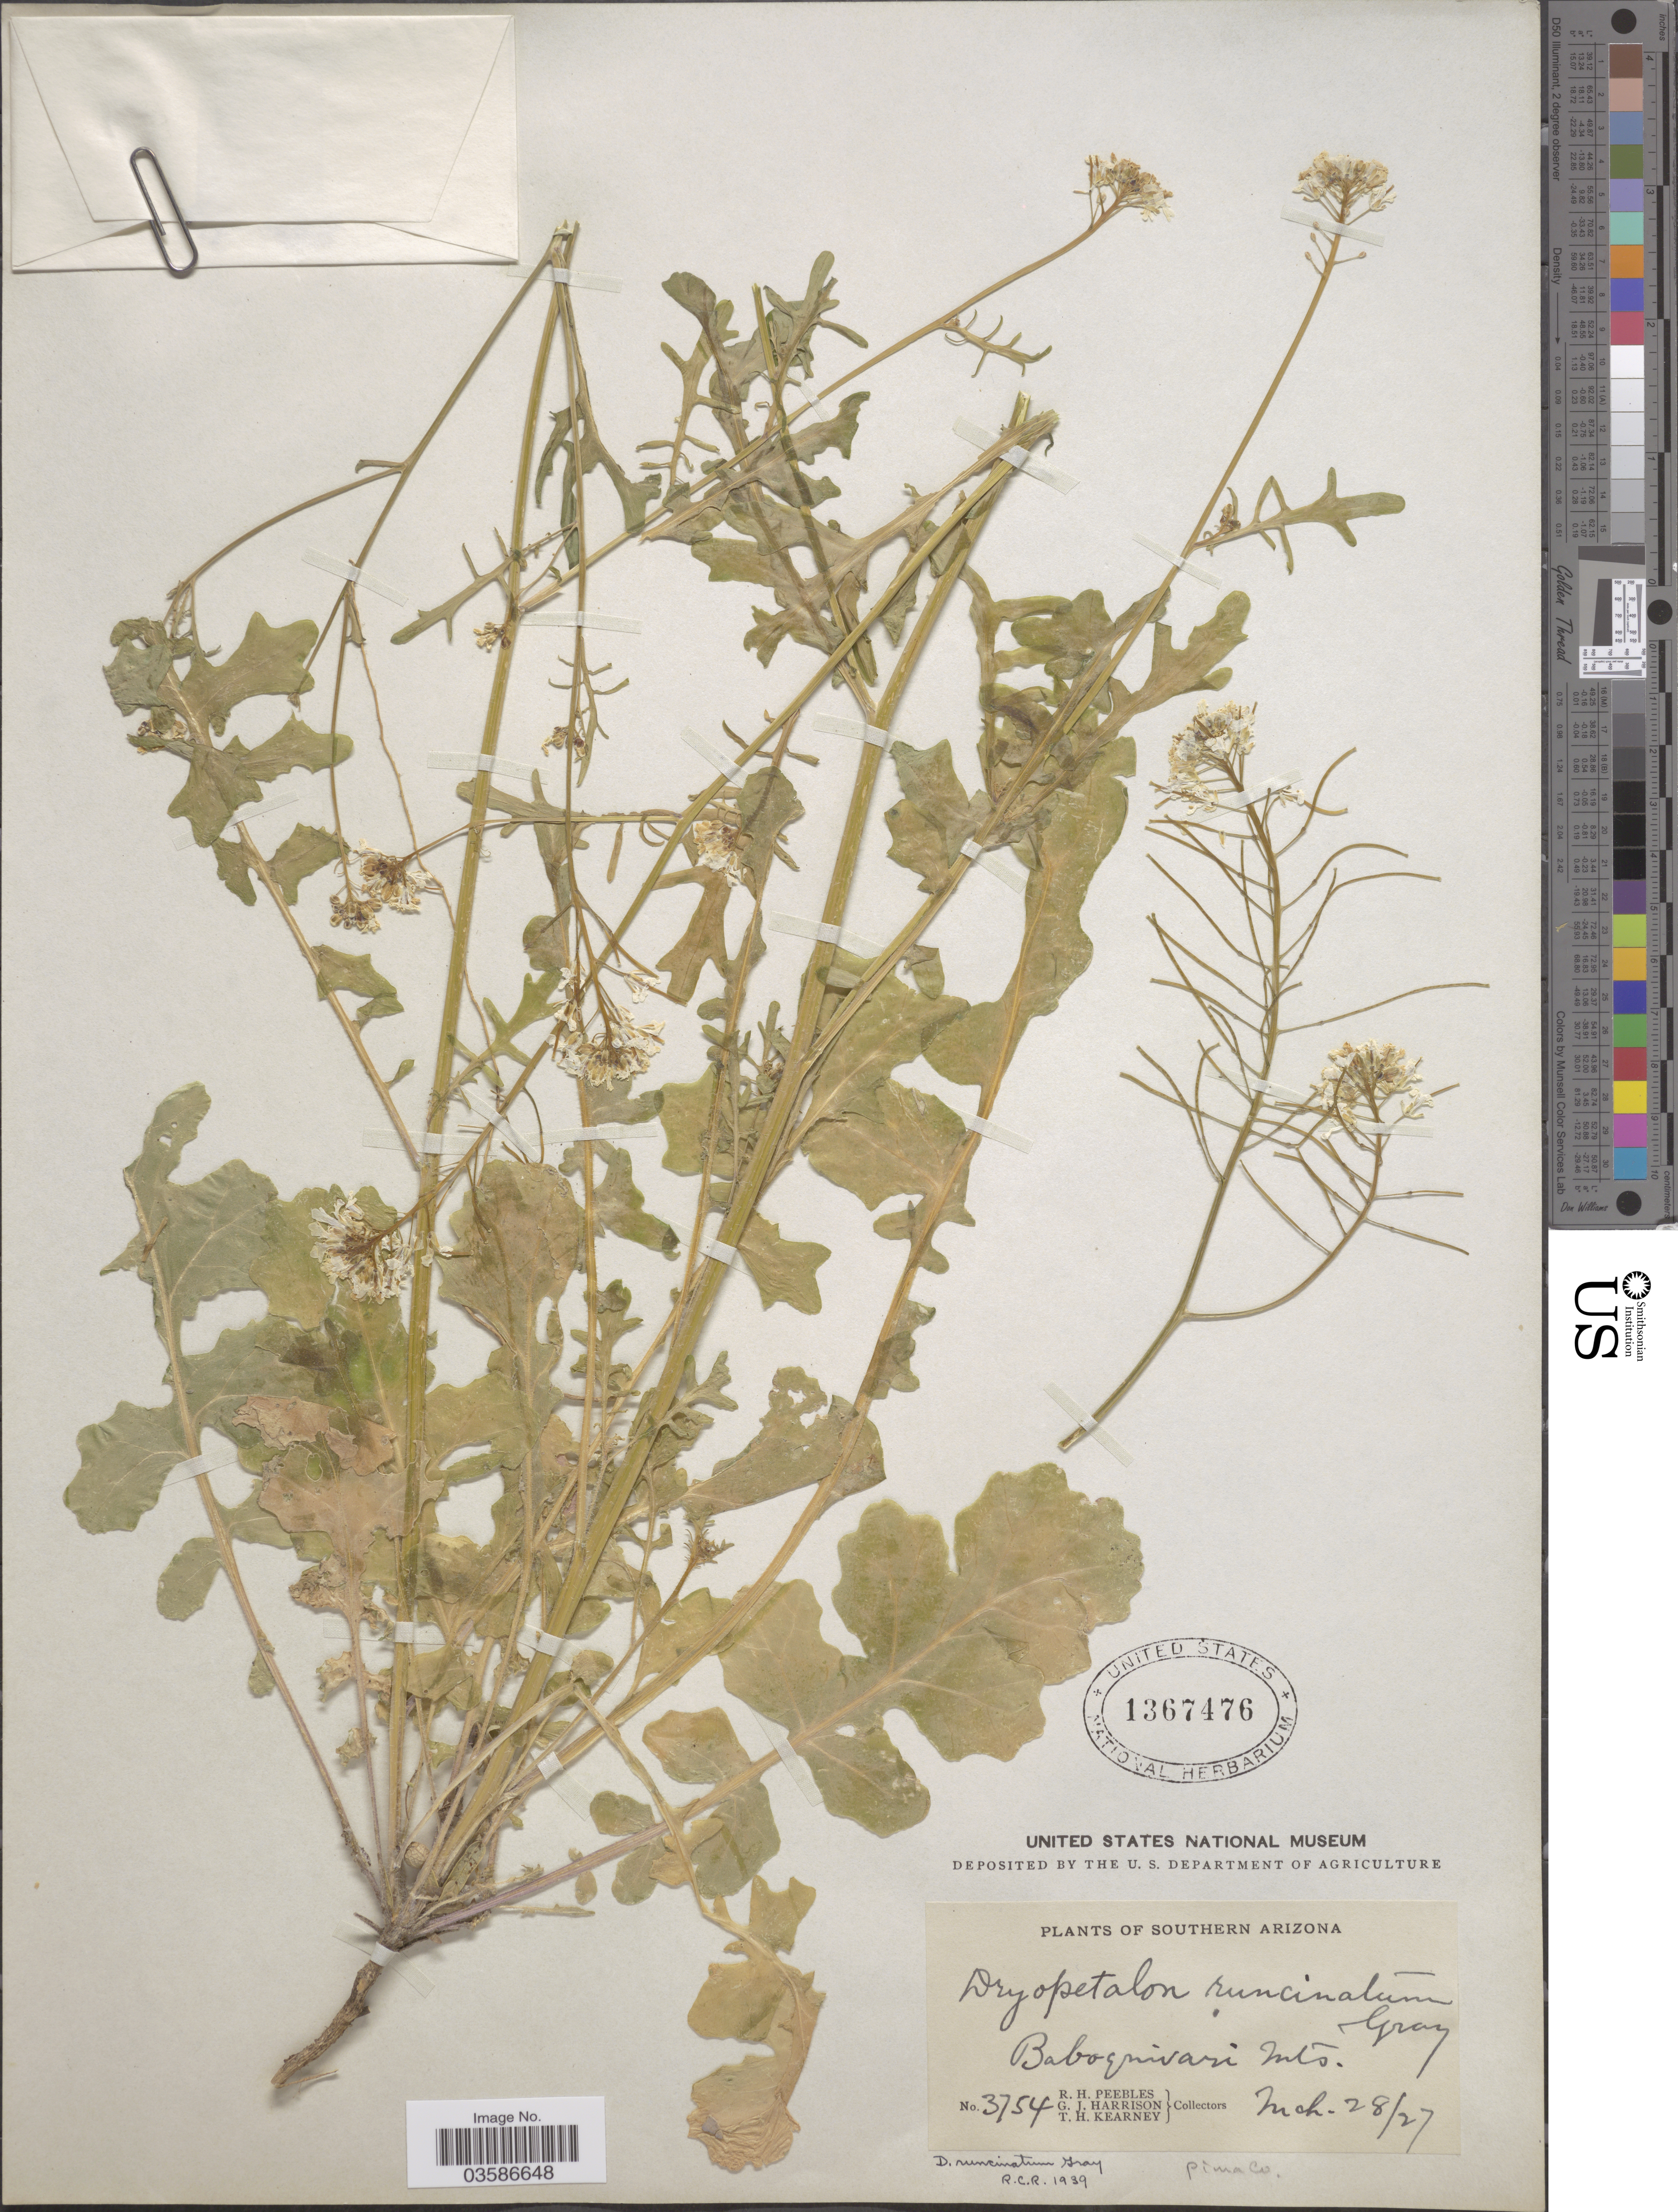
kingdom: Plantae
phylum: Tracheophyta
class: Magnoliopsida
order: Brassicales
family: Brassicaceae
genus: Dryopetalon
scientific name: Dryopetalon runcinatum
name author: A. Gray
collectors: R. H. Peebles, G. J. Harrison & T. H. Kearney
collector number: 3754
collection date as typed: Transcribed d/m/y: 28/3/27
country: United States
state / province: Arizona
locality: Southern Arizona. Baboquivari Mts. Pima Co.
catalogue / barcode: US 1367476